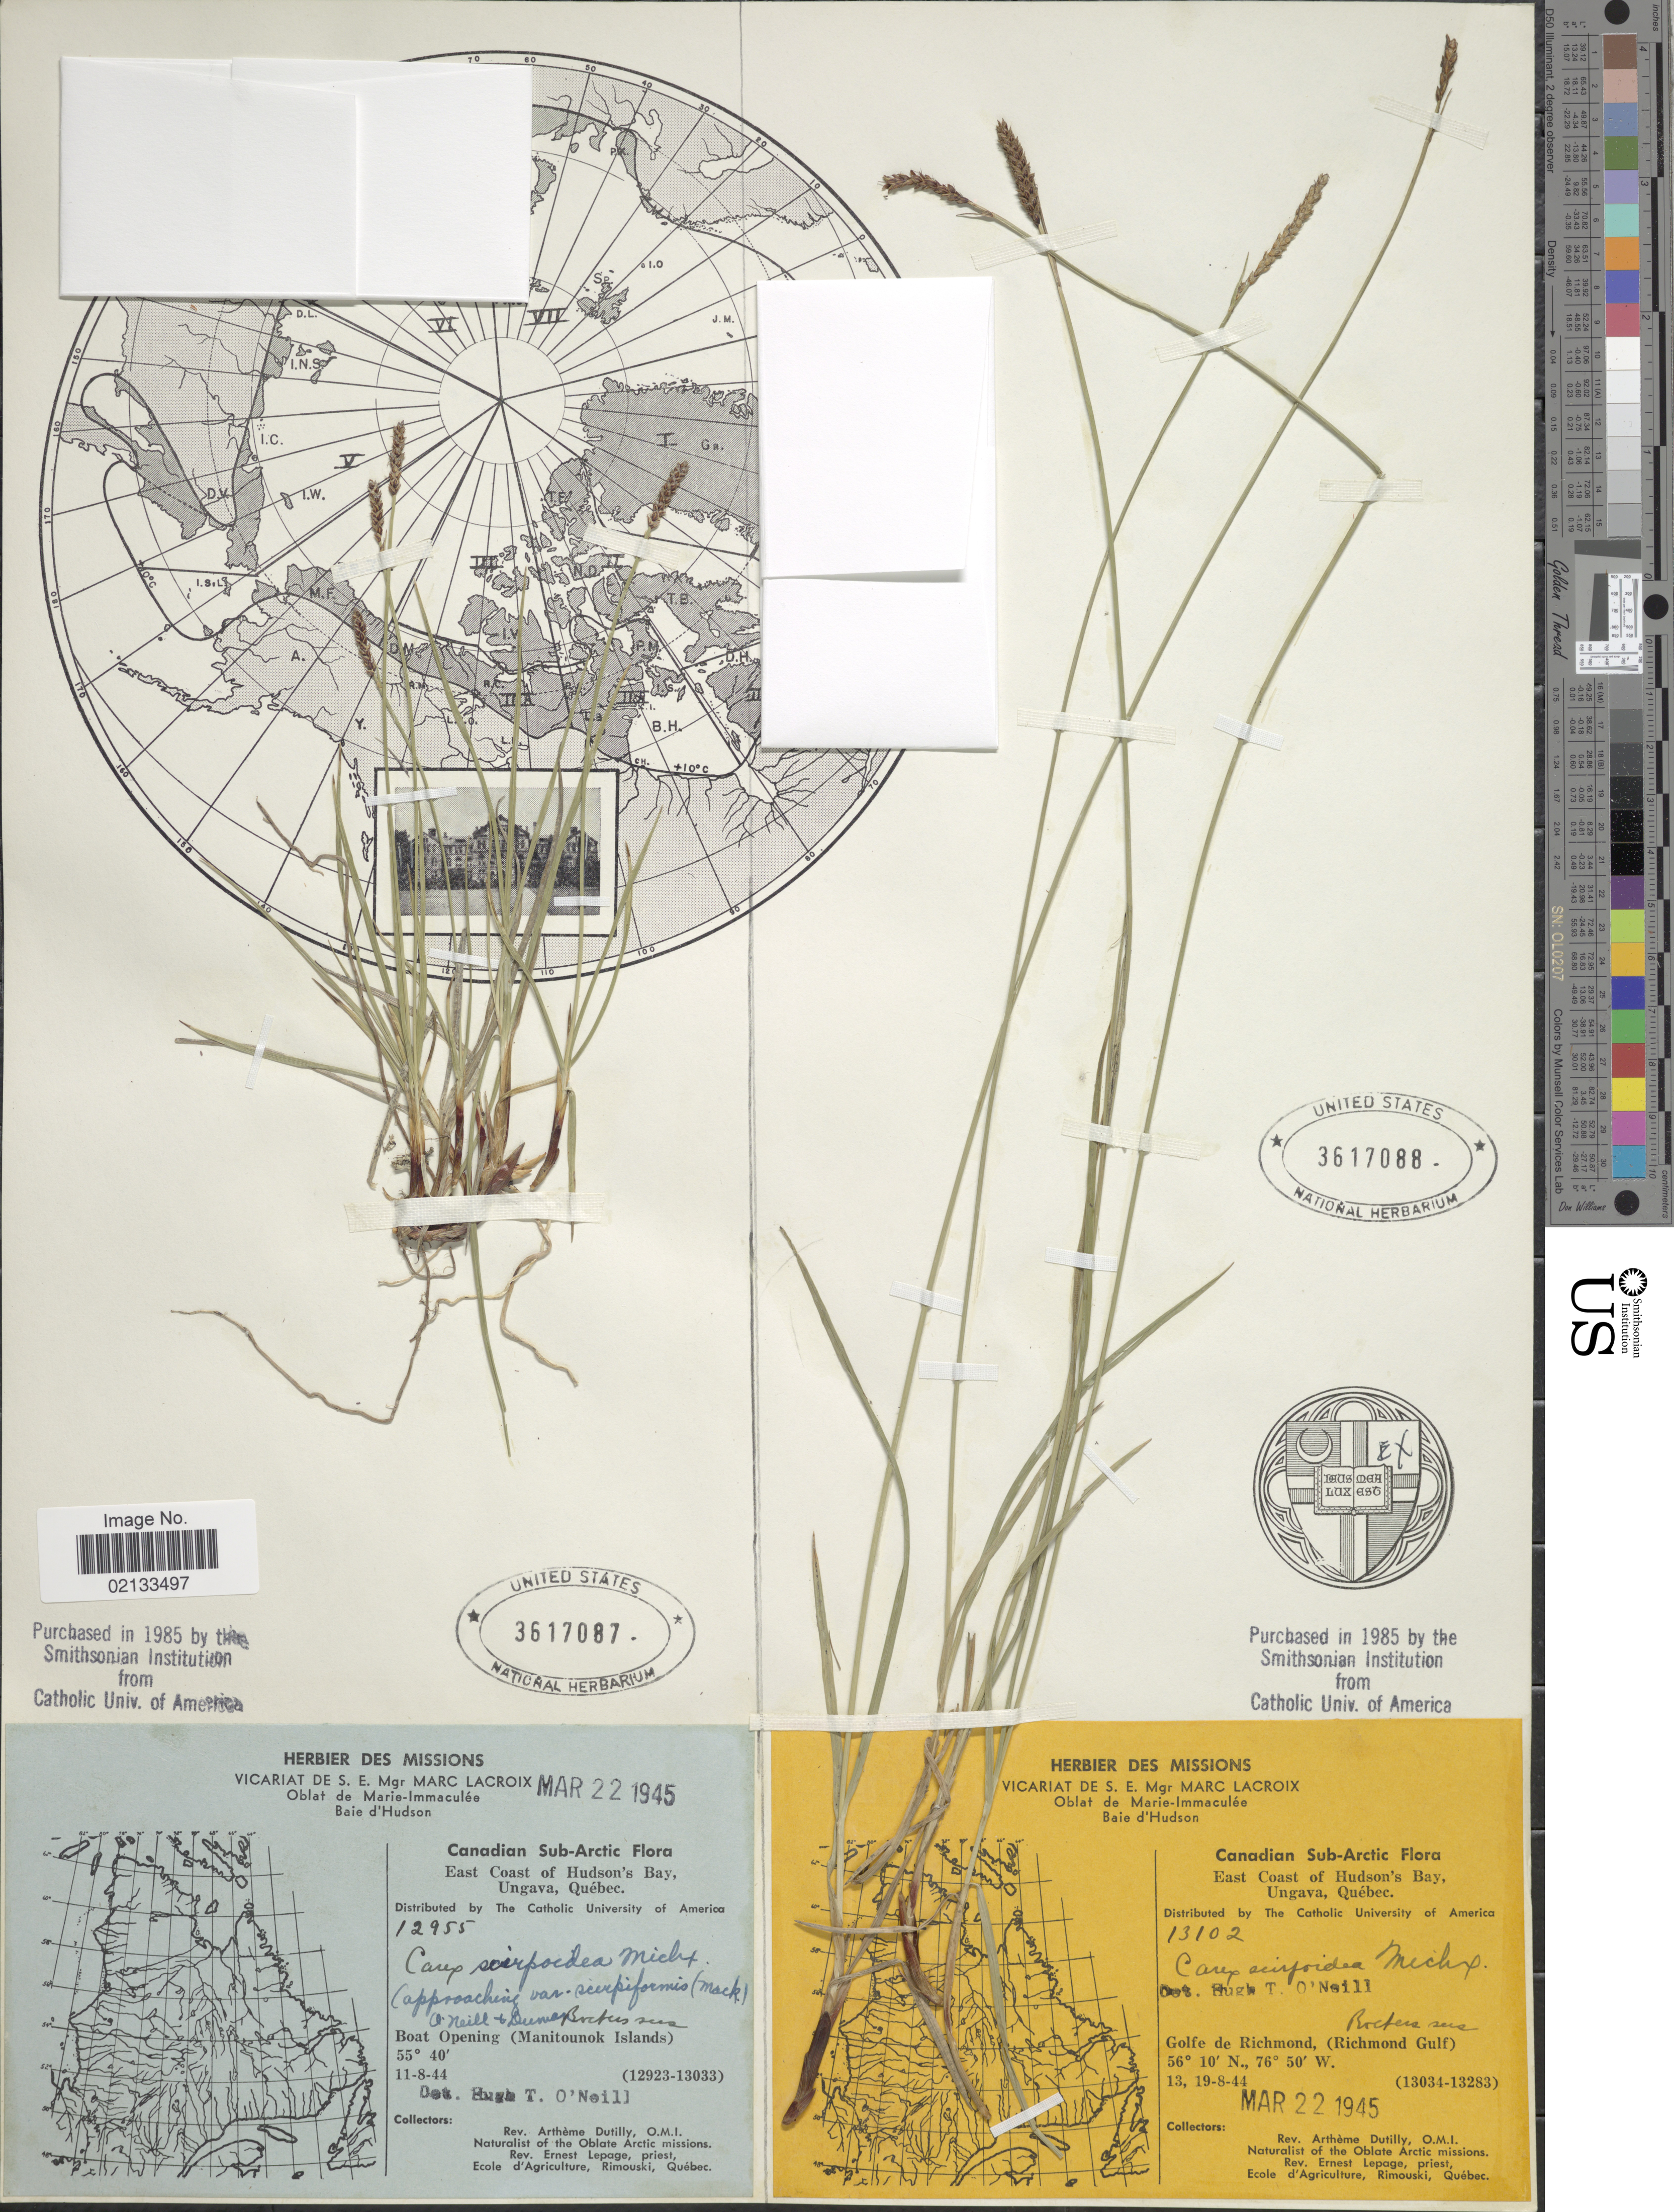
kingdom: Plantae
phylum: Tracheophyta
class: Liliopsida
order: Poales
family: Cyperaceae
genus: Carex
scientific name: Carex scirpoidea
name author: Michx.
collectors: A. Dutilly & E. Lepage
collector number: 13102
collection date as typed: Transcribed d/m/y: 13/8/44 to 19/8/44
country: Canada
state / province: Quebec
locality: Canadian Sub-Arctic, East Coast of Hudson's Bay, Rockers secs, Golfe de Richmond, (Richmond Gulf)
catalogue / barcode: US 3617088-2